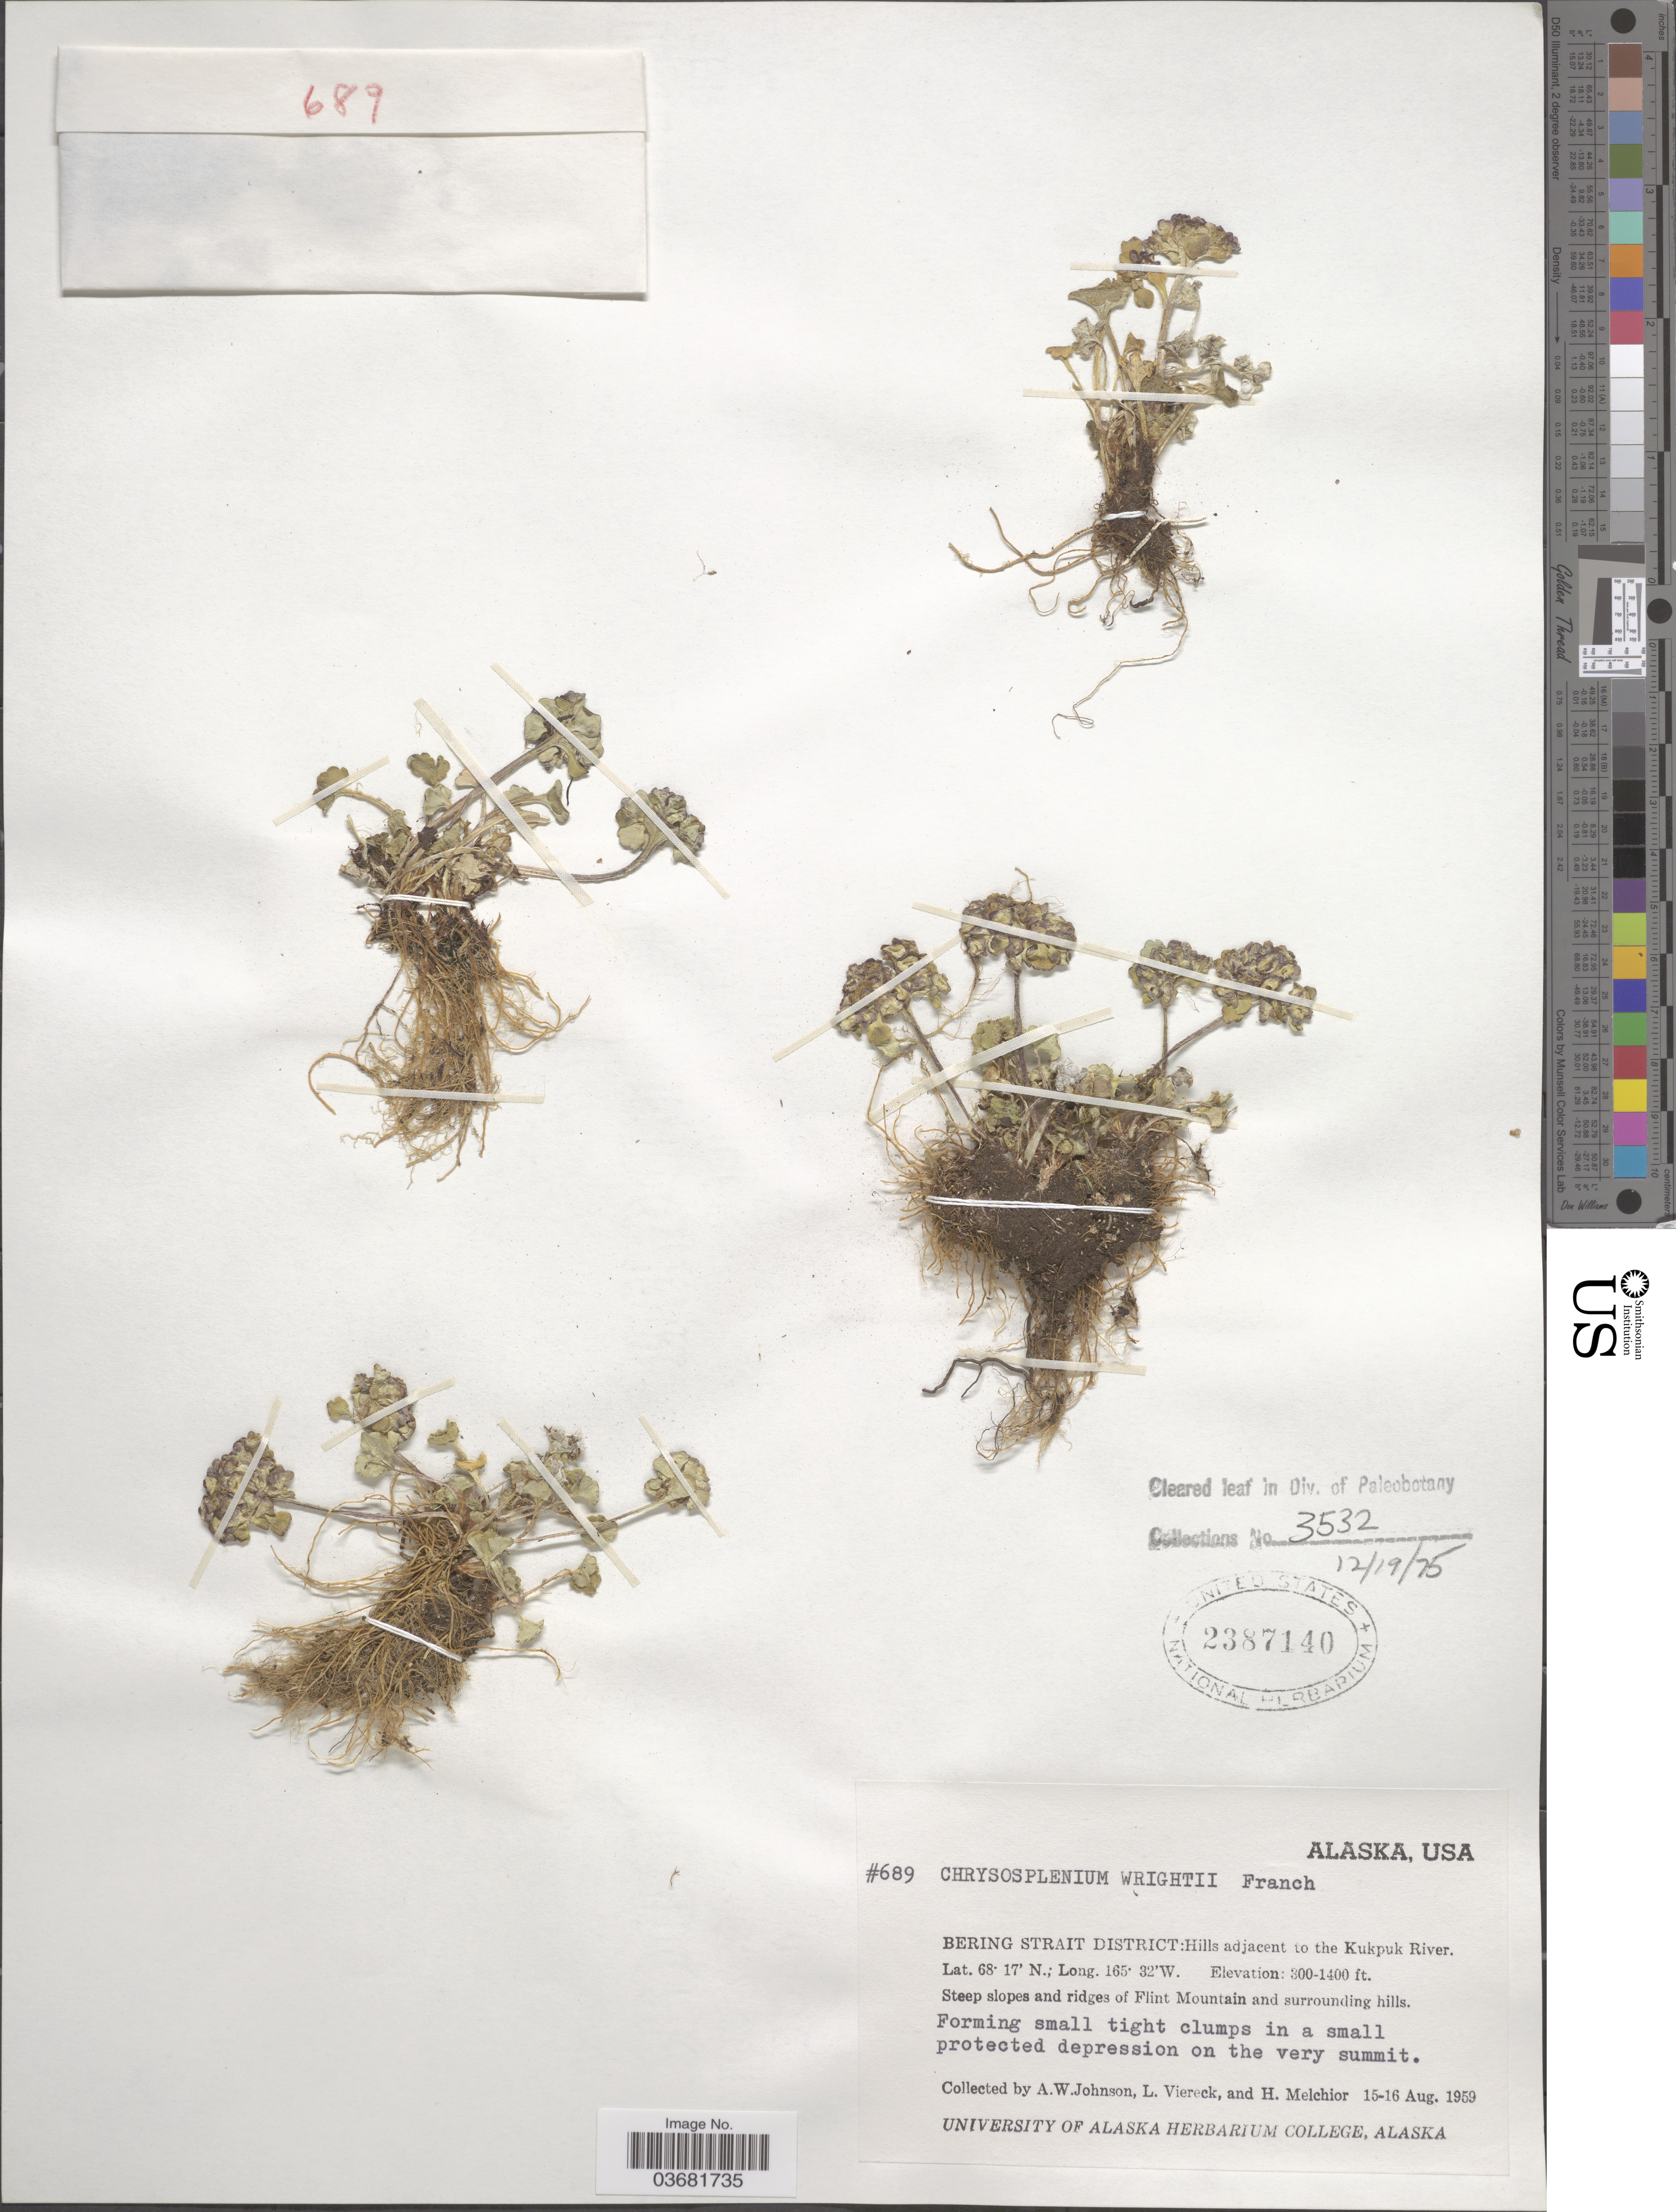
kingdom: Plantae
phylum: Tracheophyta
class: Magnoliopsida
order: Saxifragales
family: Saxifragaceae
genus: Chrysosplenium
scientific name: Chrysosplenium wrightii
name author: Franch. & Sav.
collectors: A. W. Johnson, L. Viereck & H. Melchior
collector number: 689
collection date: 1959-08-15/1959-08-16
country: United States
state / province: Alaska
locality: Bering Strait District:Hills adjacent to the Kukpuk River. Steep slopes and ridges of Flint Mountain and surrounding hills.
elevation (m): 91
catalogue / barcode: US 2387140